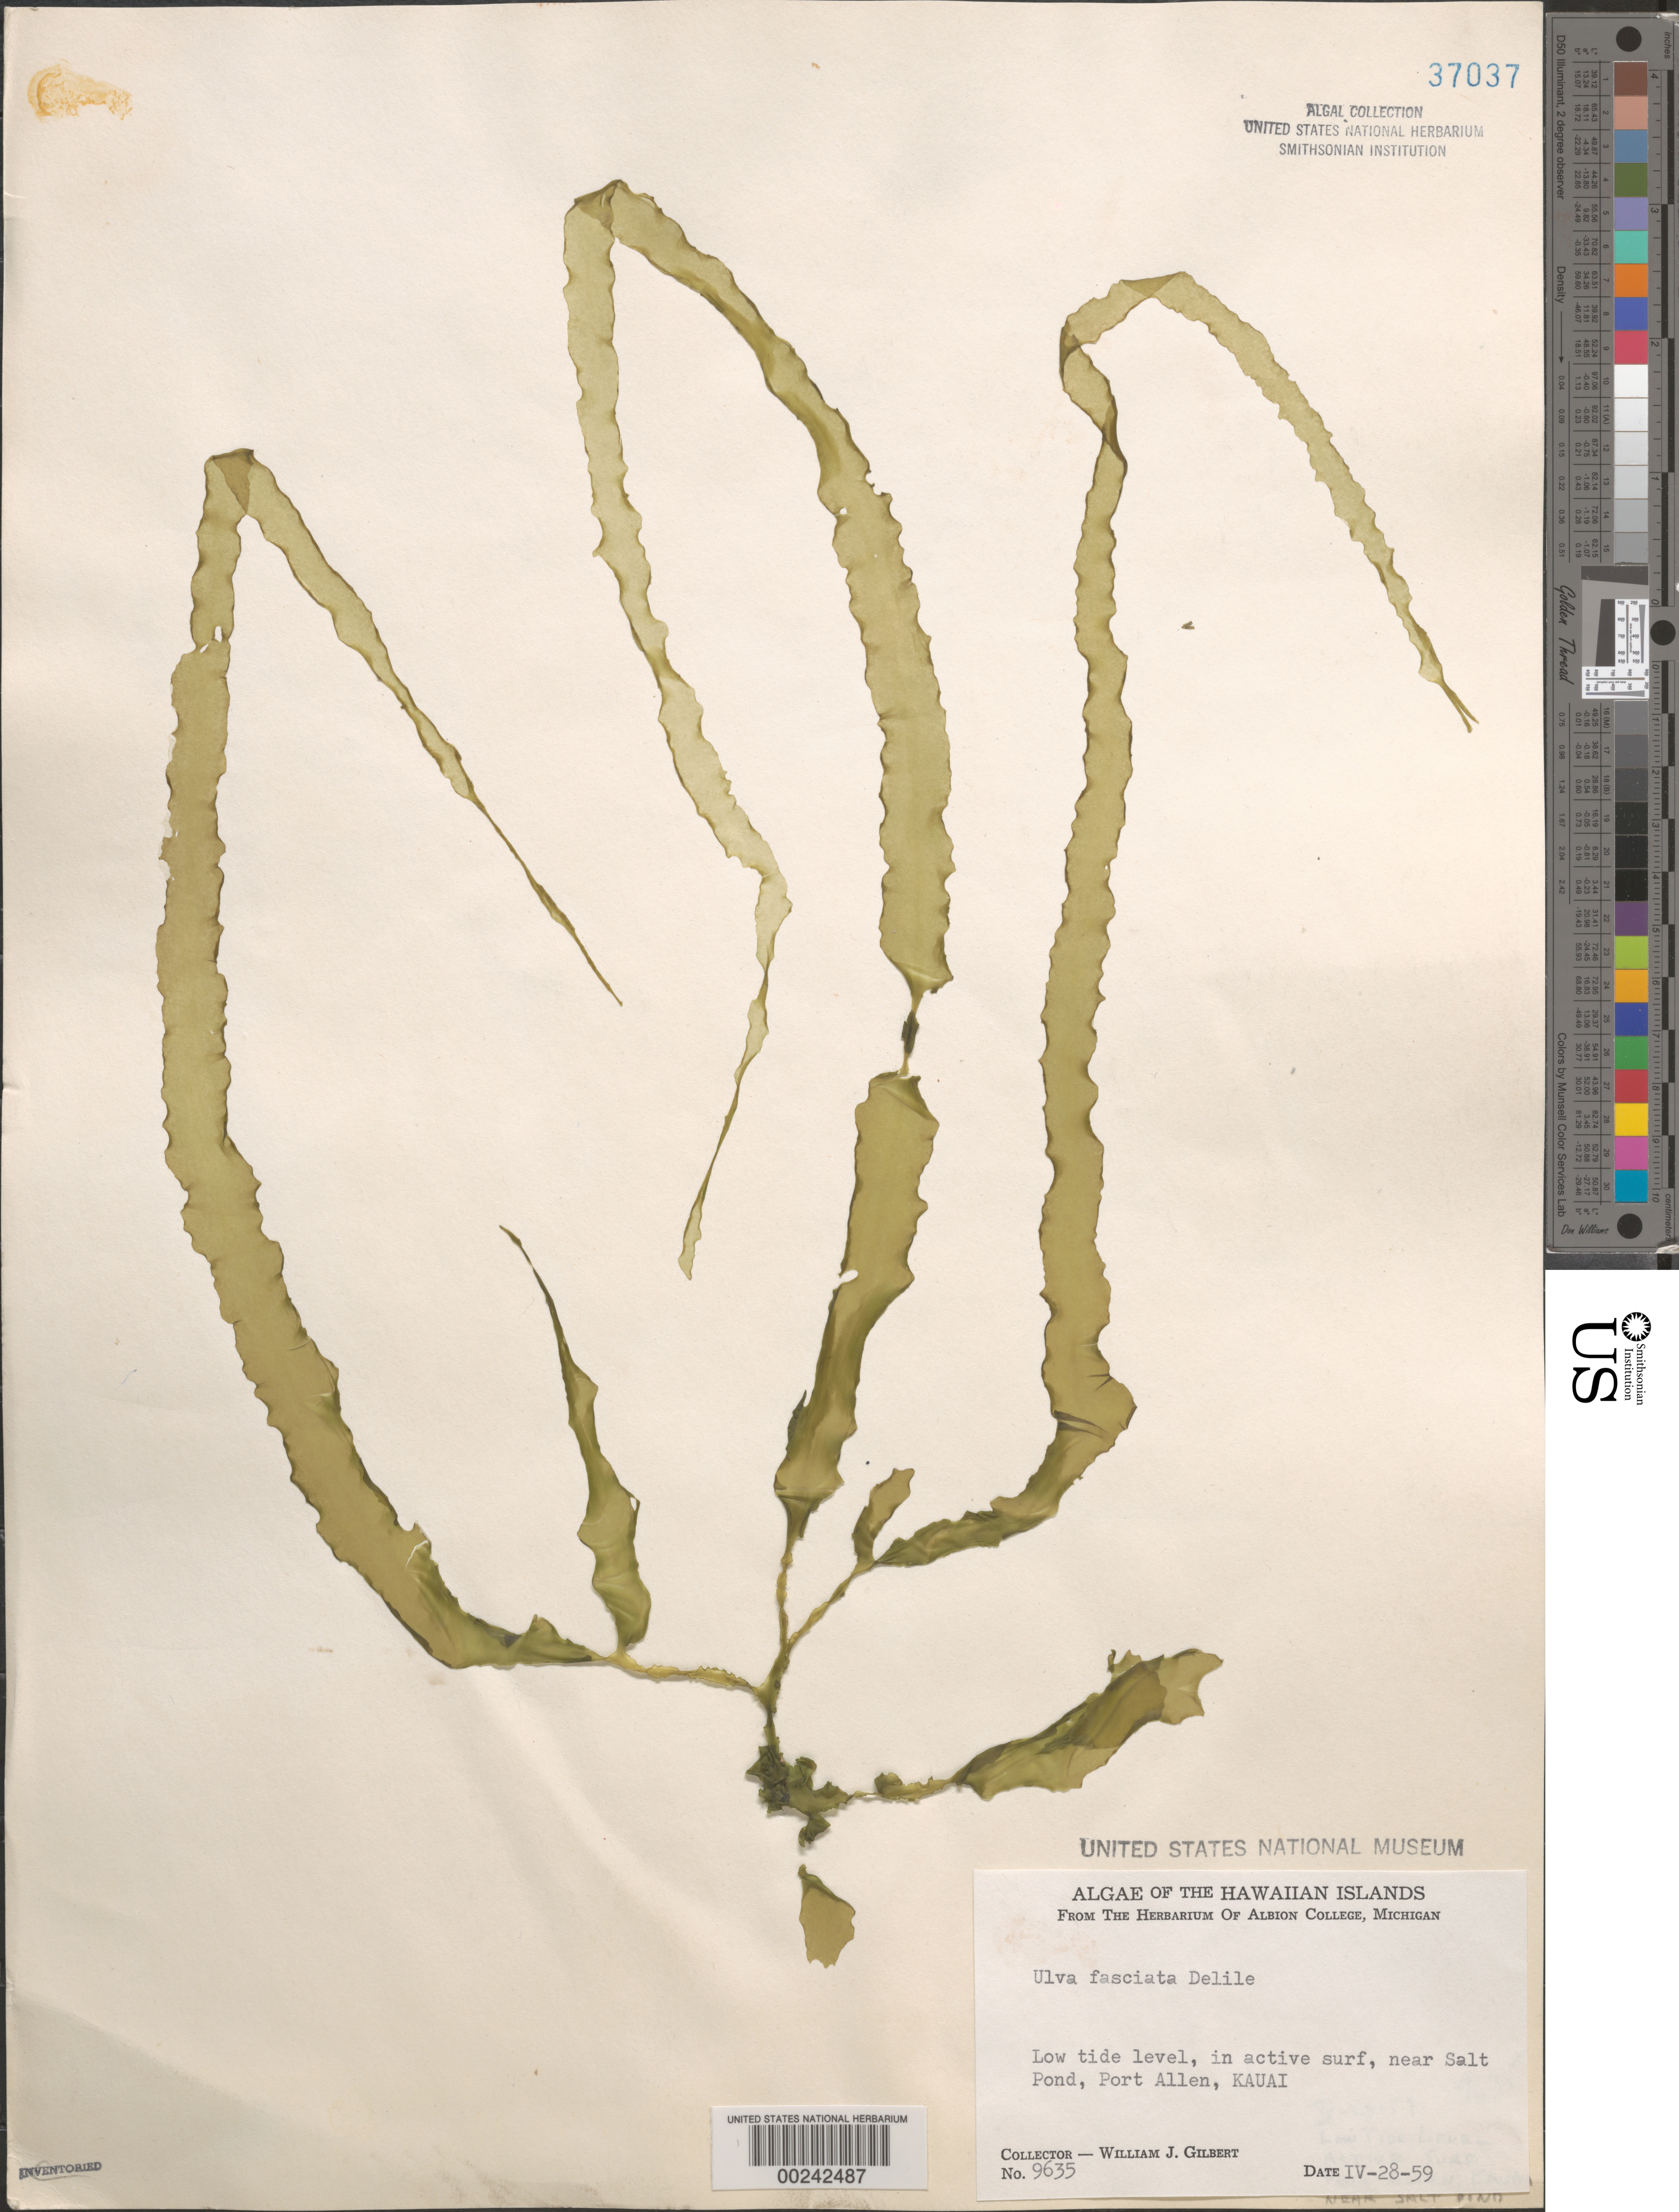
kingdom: Plantae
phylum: Chlorophyta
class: Ulvophyceae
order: Ulvales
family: Ulvaceae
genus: Ulva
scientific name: Ulva lactuca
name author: L.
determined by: Algae name updating Project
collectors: W. J. Gilbert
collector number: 9635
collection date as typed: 28 Apr 1959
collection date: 1959-04-28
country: United States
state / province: Hawaii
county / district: Kaui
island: Kaua'i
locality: Port Allen, near Salt Pond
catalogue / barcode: US 37037